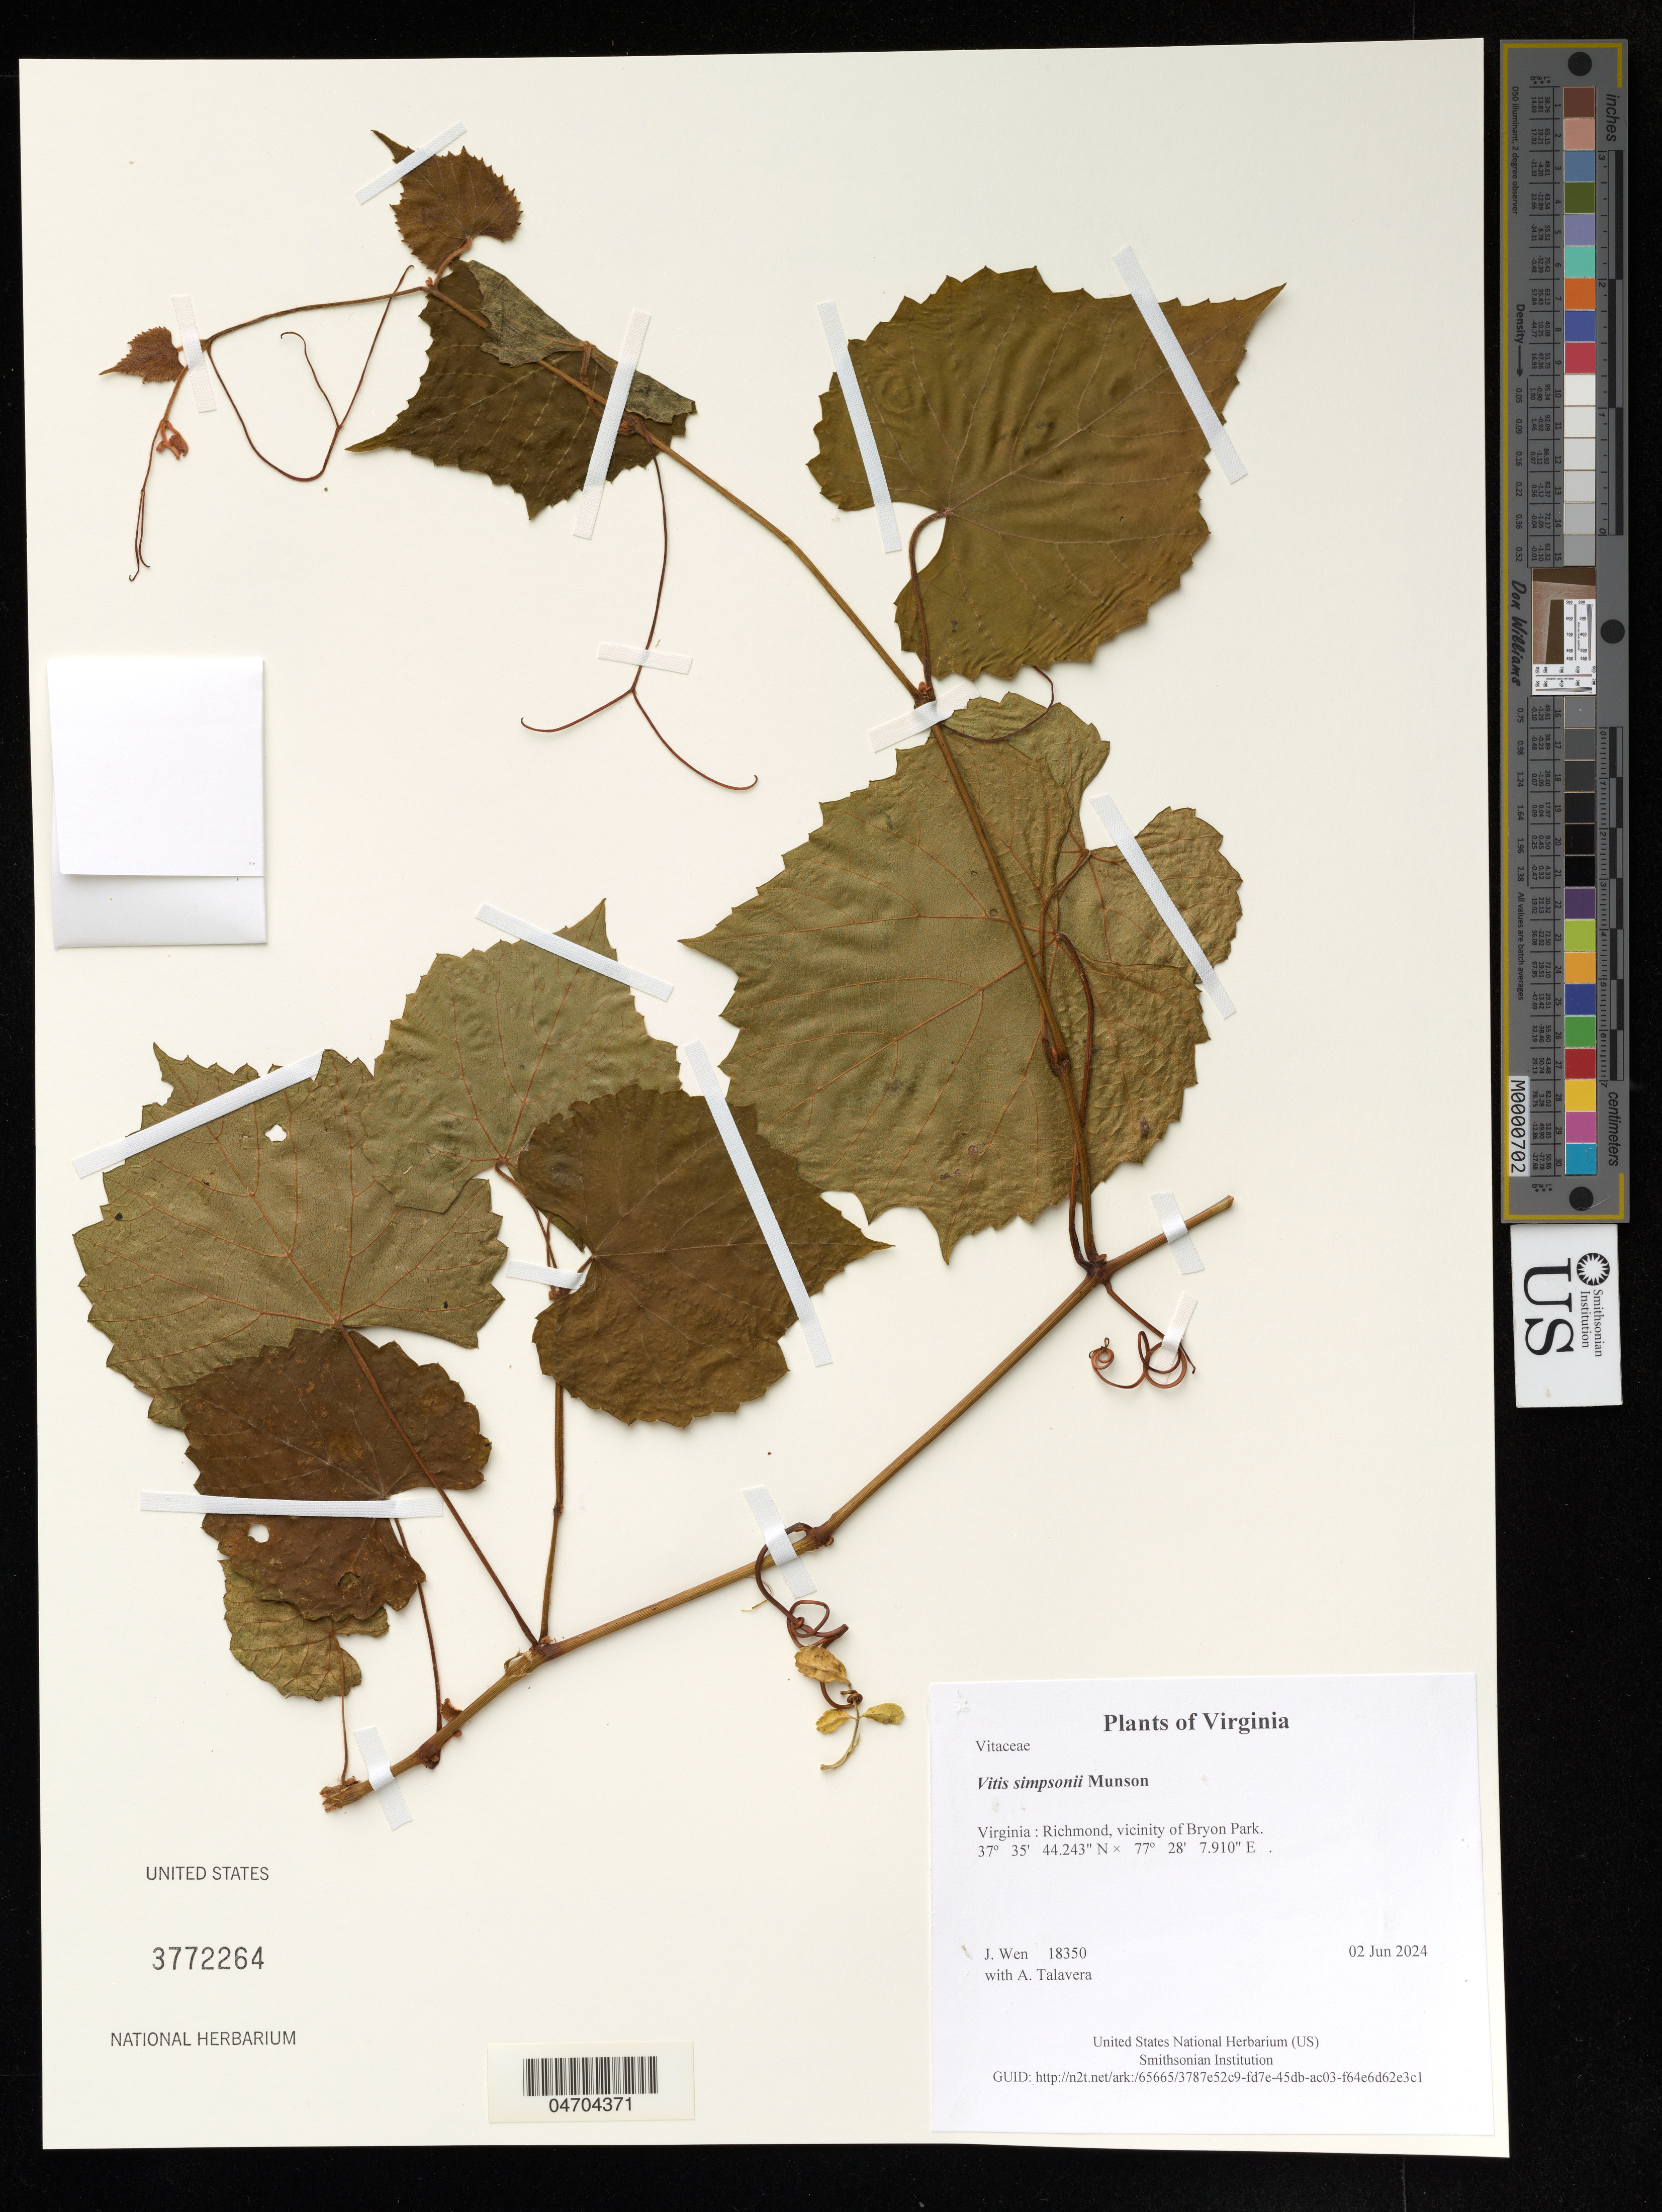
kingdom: Plantae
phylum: Tracheophyta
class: Magnoliopsida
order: Vitales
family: Vitaceae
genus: Vitis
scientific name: Vitis simpsonii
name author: Munson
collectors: J. Wen & A. Talavera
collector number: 18350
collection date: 2024-06-02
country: United States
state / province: Virginia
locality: Richmond, vicinity of Bryon Park.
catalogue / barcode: US 3772264